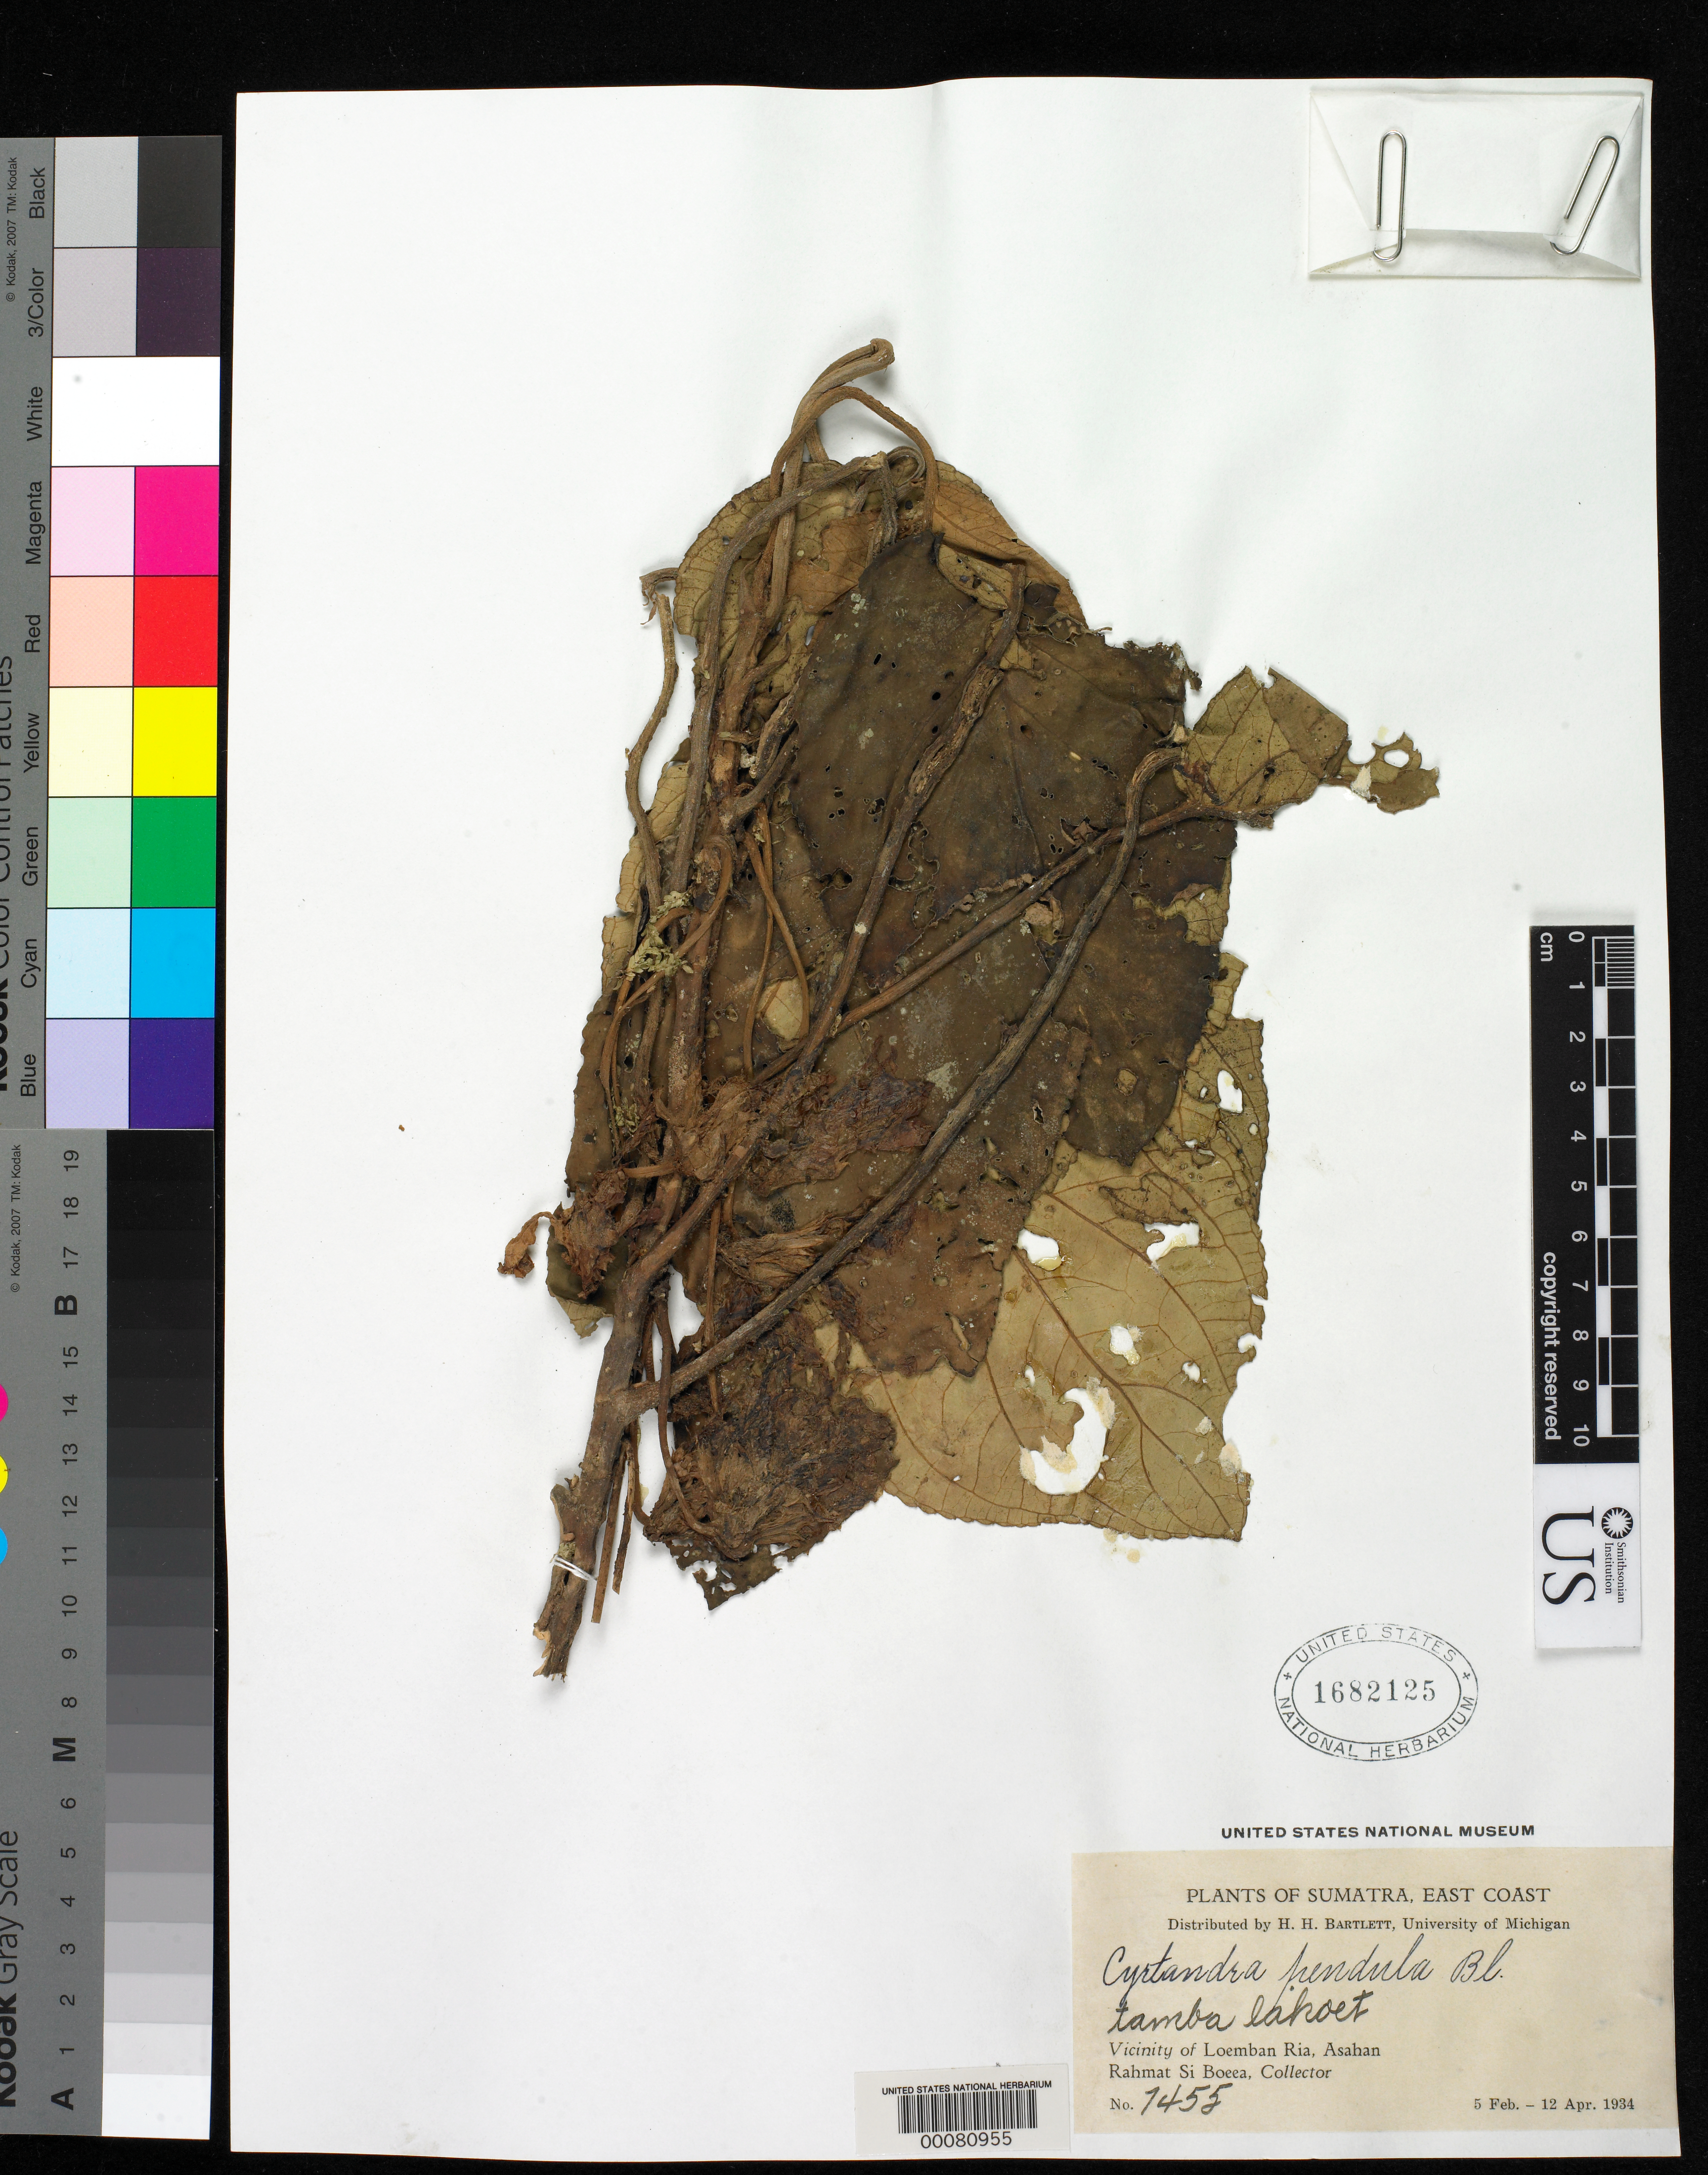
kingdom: Plantae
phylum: Tracheophyta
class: Magnoliopsida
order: Lamiales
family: Gesneriaceae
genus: Cyrtandra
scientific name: Cyrtandra pendula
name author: Blume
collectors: Rahmat Si Boeea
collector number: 7455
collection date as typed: Feb-Apr 1934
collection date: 1934-02/1934-04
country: Indonesia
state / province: Sumatra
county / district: Sumatera Utara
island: Sumatra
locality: East coast, vicinity of loemban ria, asahan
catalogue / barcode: US 1682125